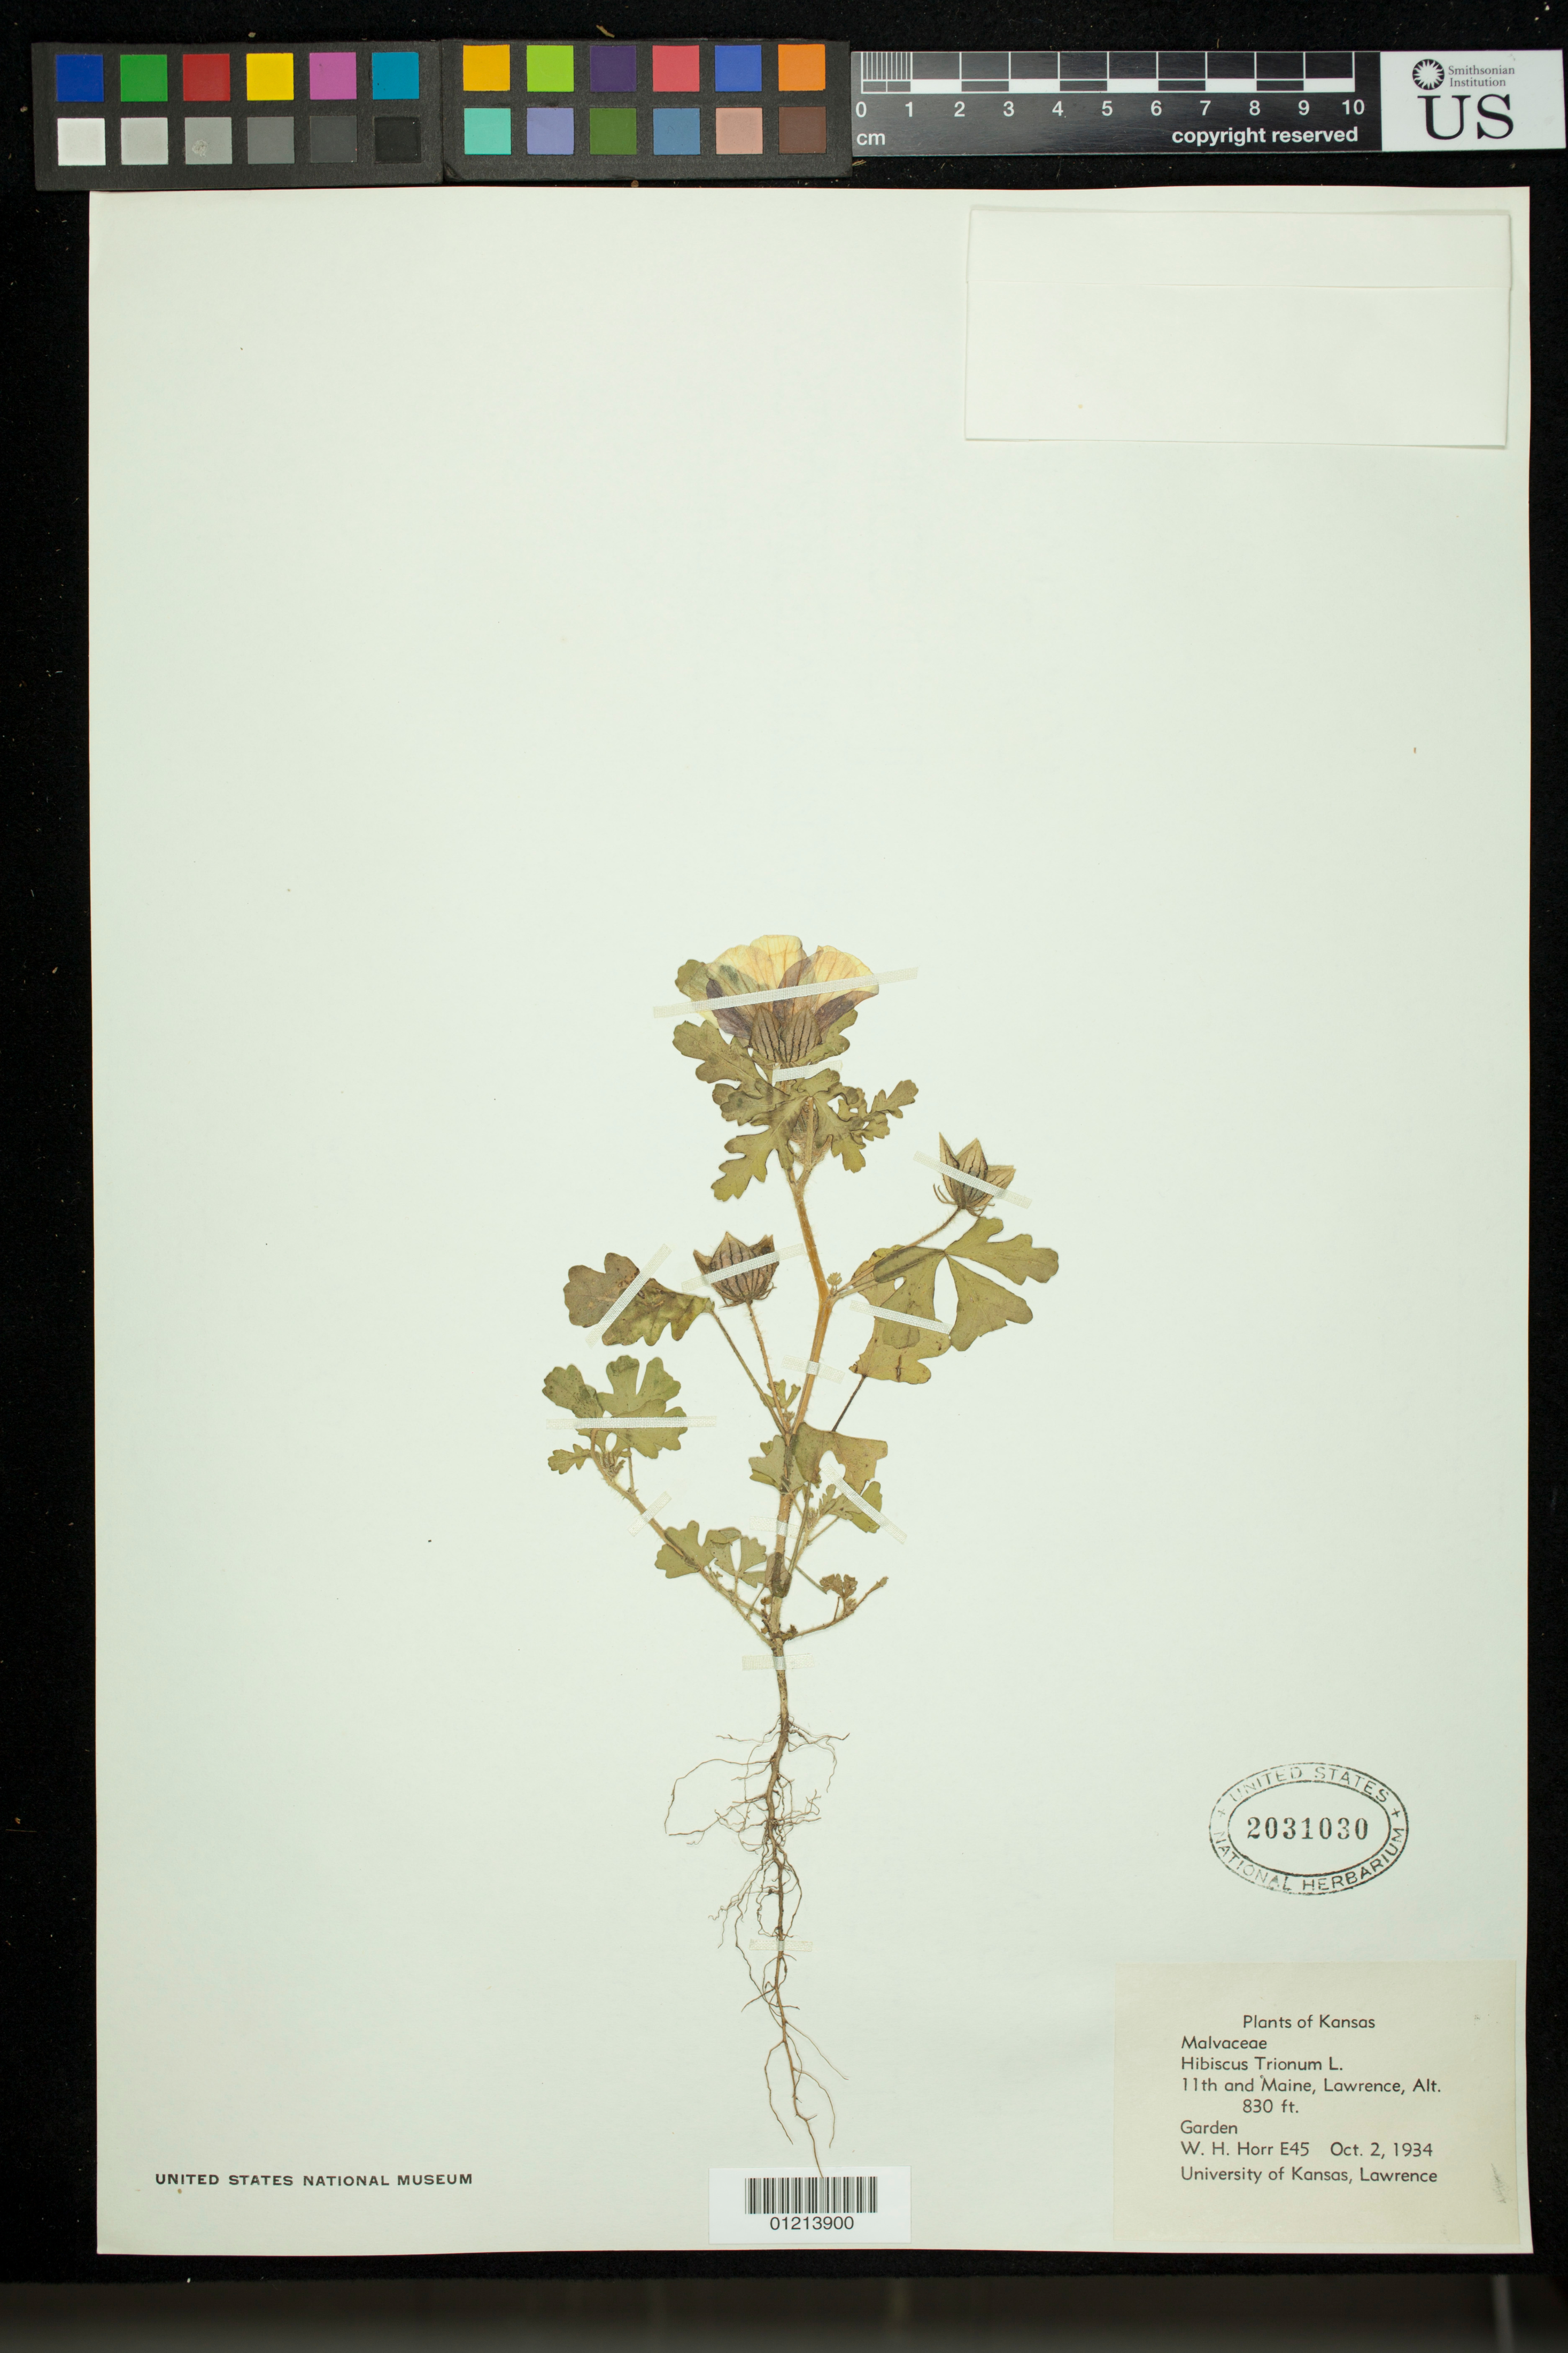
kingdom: Plantae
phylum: Tracheophyta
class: Magnoliopsida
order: Malvales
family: Malvaceae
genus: Hibiscus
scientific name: Hibiscus trionum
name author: L.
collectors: W. H. Horr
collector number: E45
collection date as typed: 10 Feb 1934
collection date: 1934-02-10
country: United States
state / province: Kansas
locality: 11th and Maine, Lawrence. Garden.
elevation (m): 253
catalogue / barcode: US 2031030